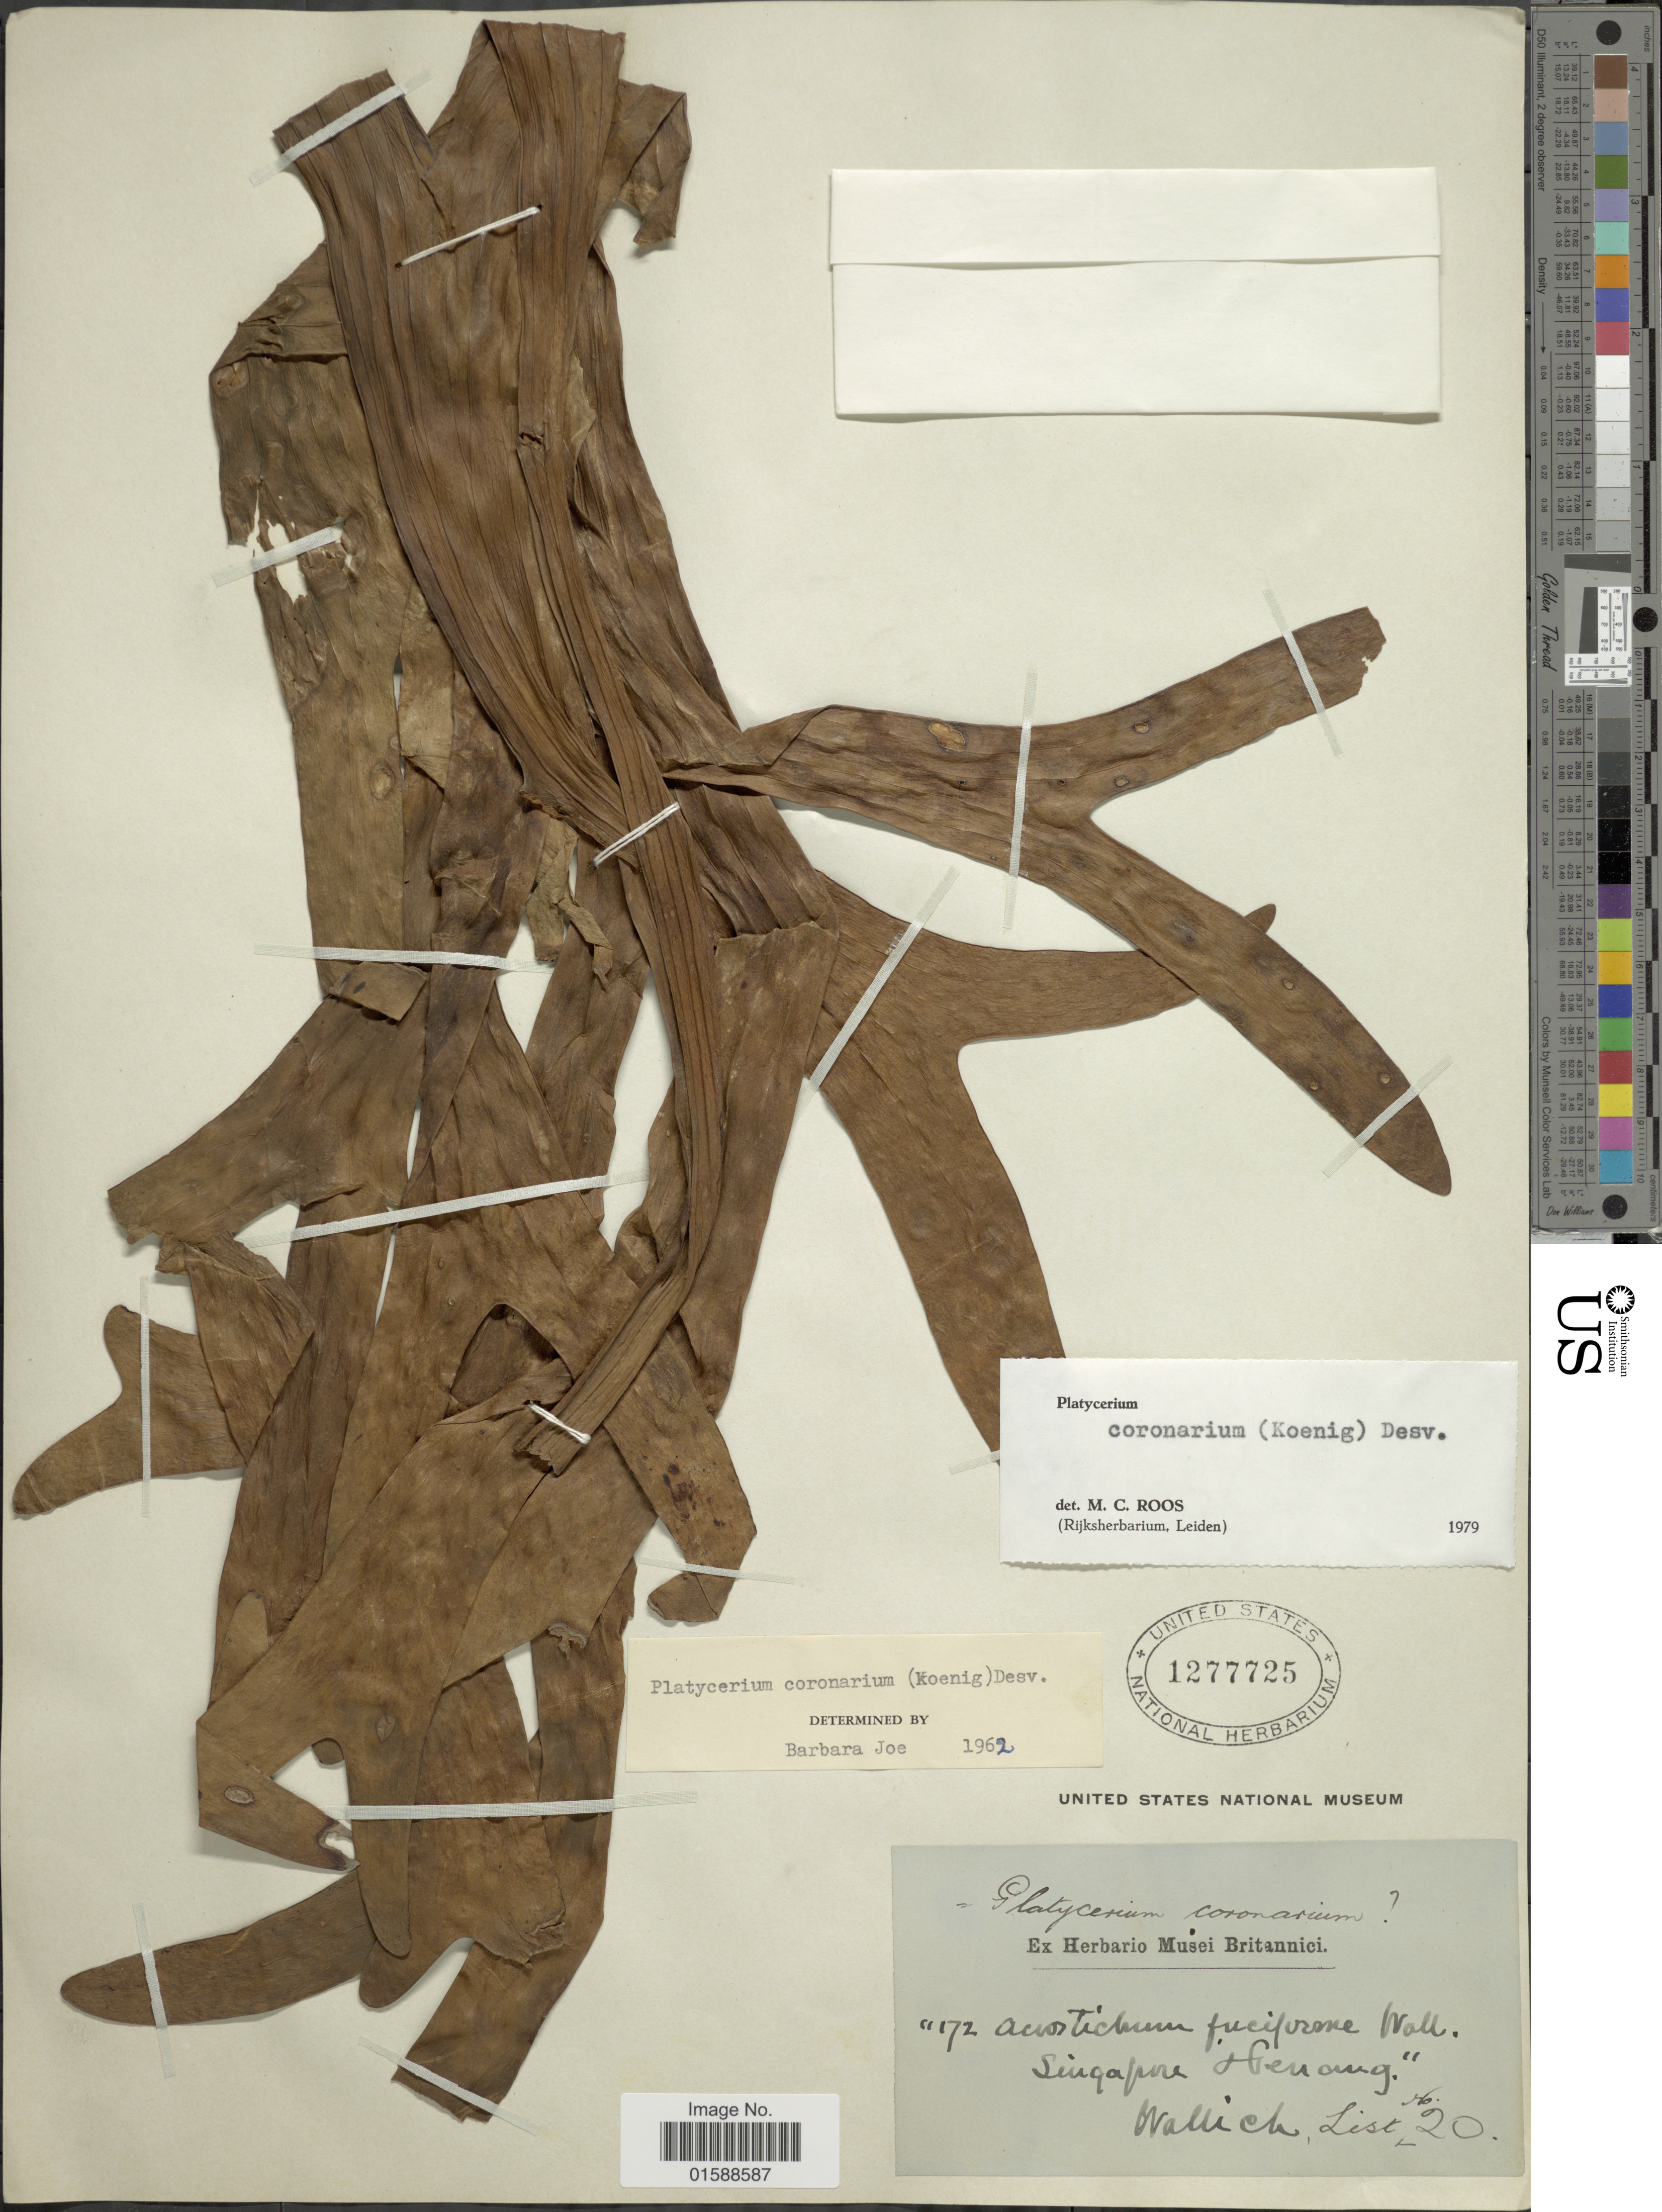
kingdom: Plantae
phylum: Tracheophyta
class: Polypodiopsida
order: Polypodiales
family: Polypodiaceae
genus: Platycerium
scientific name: Platycerium coronarium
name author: (K.D. Koenig ex O.F. Müll.) Desv.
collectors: -- Wallich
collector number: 172*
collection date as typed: List 20?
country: Singapore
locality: Henang [interpreted]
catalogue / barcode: US 1277725